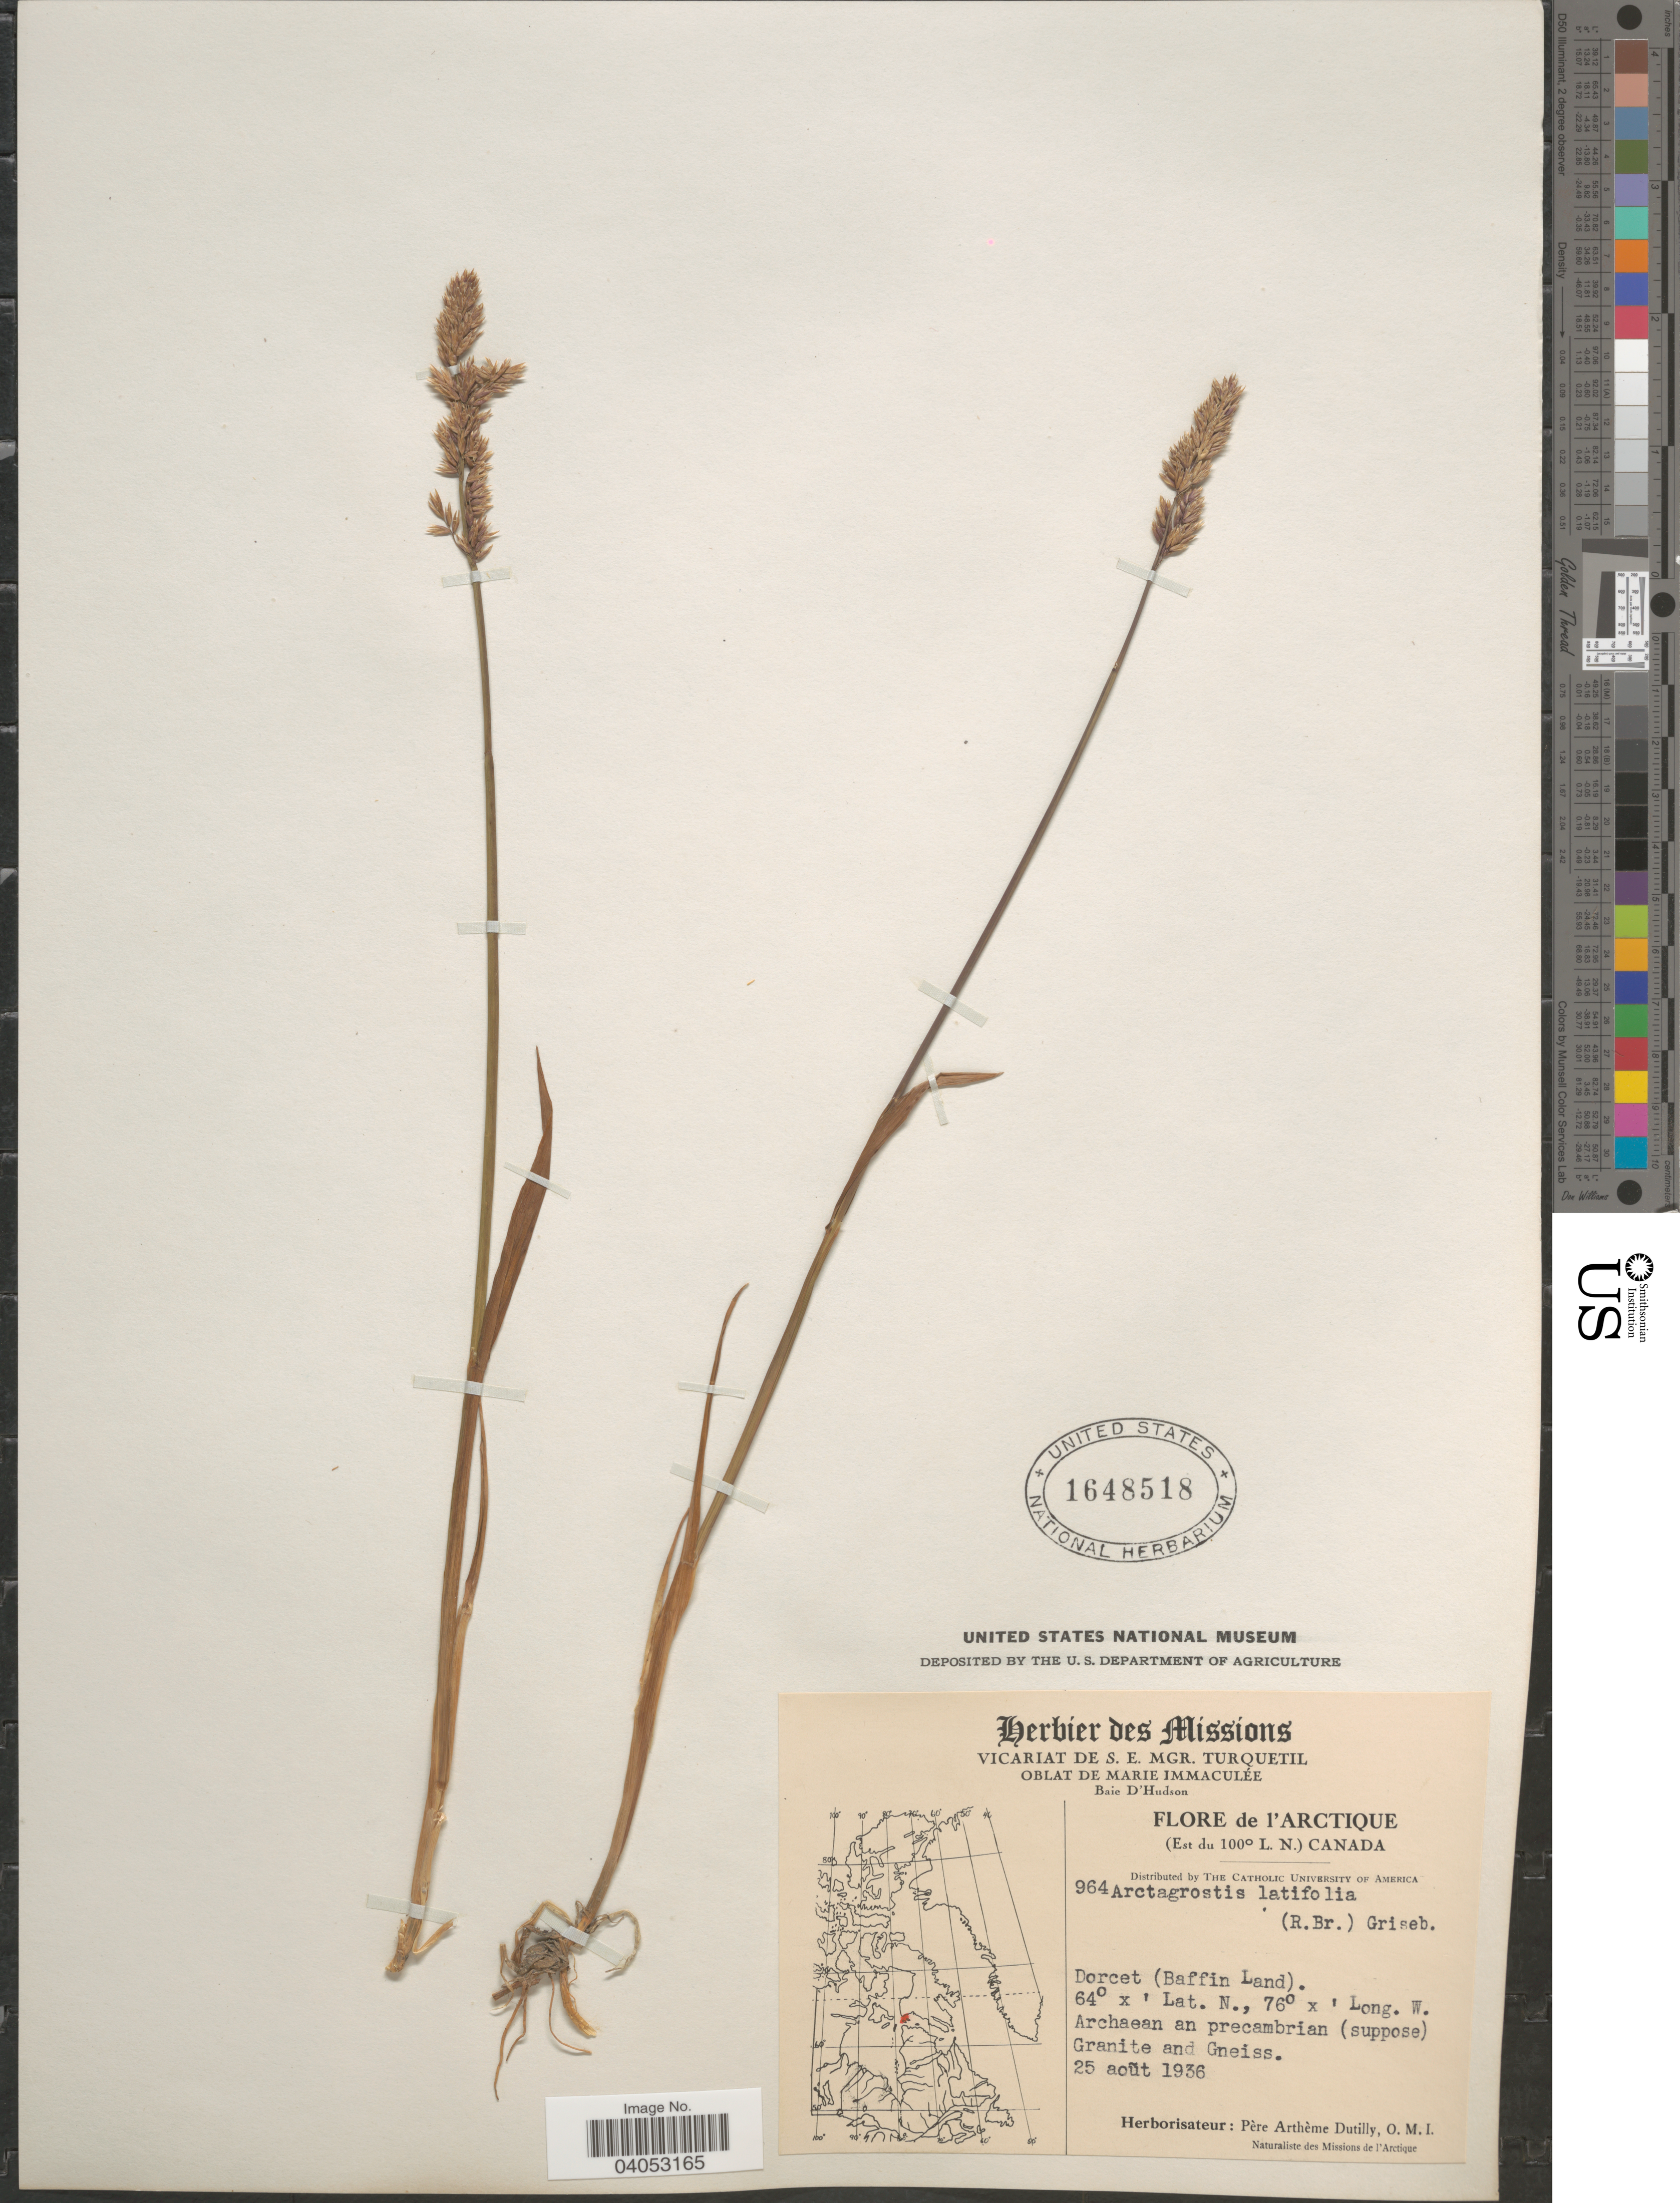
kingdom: Plantae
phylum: Tracheophyta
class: Liliopsida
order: Poales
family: Poaceae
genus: Arctagrostis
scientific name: Arctagrostis latifolia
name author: (R. Br.) Griseb.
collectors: P. Dutilly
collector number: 964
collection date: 1936-08-25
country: Canada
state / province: Nunavut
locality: L'Arctique. (Est du 100º L. N.). Dorcet (Baffin Land).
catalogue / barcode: US 1648518